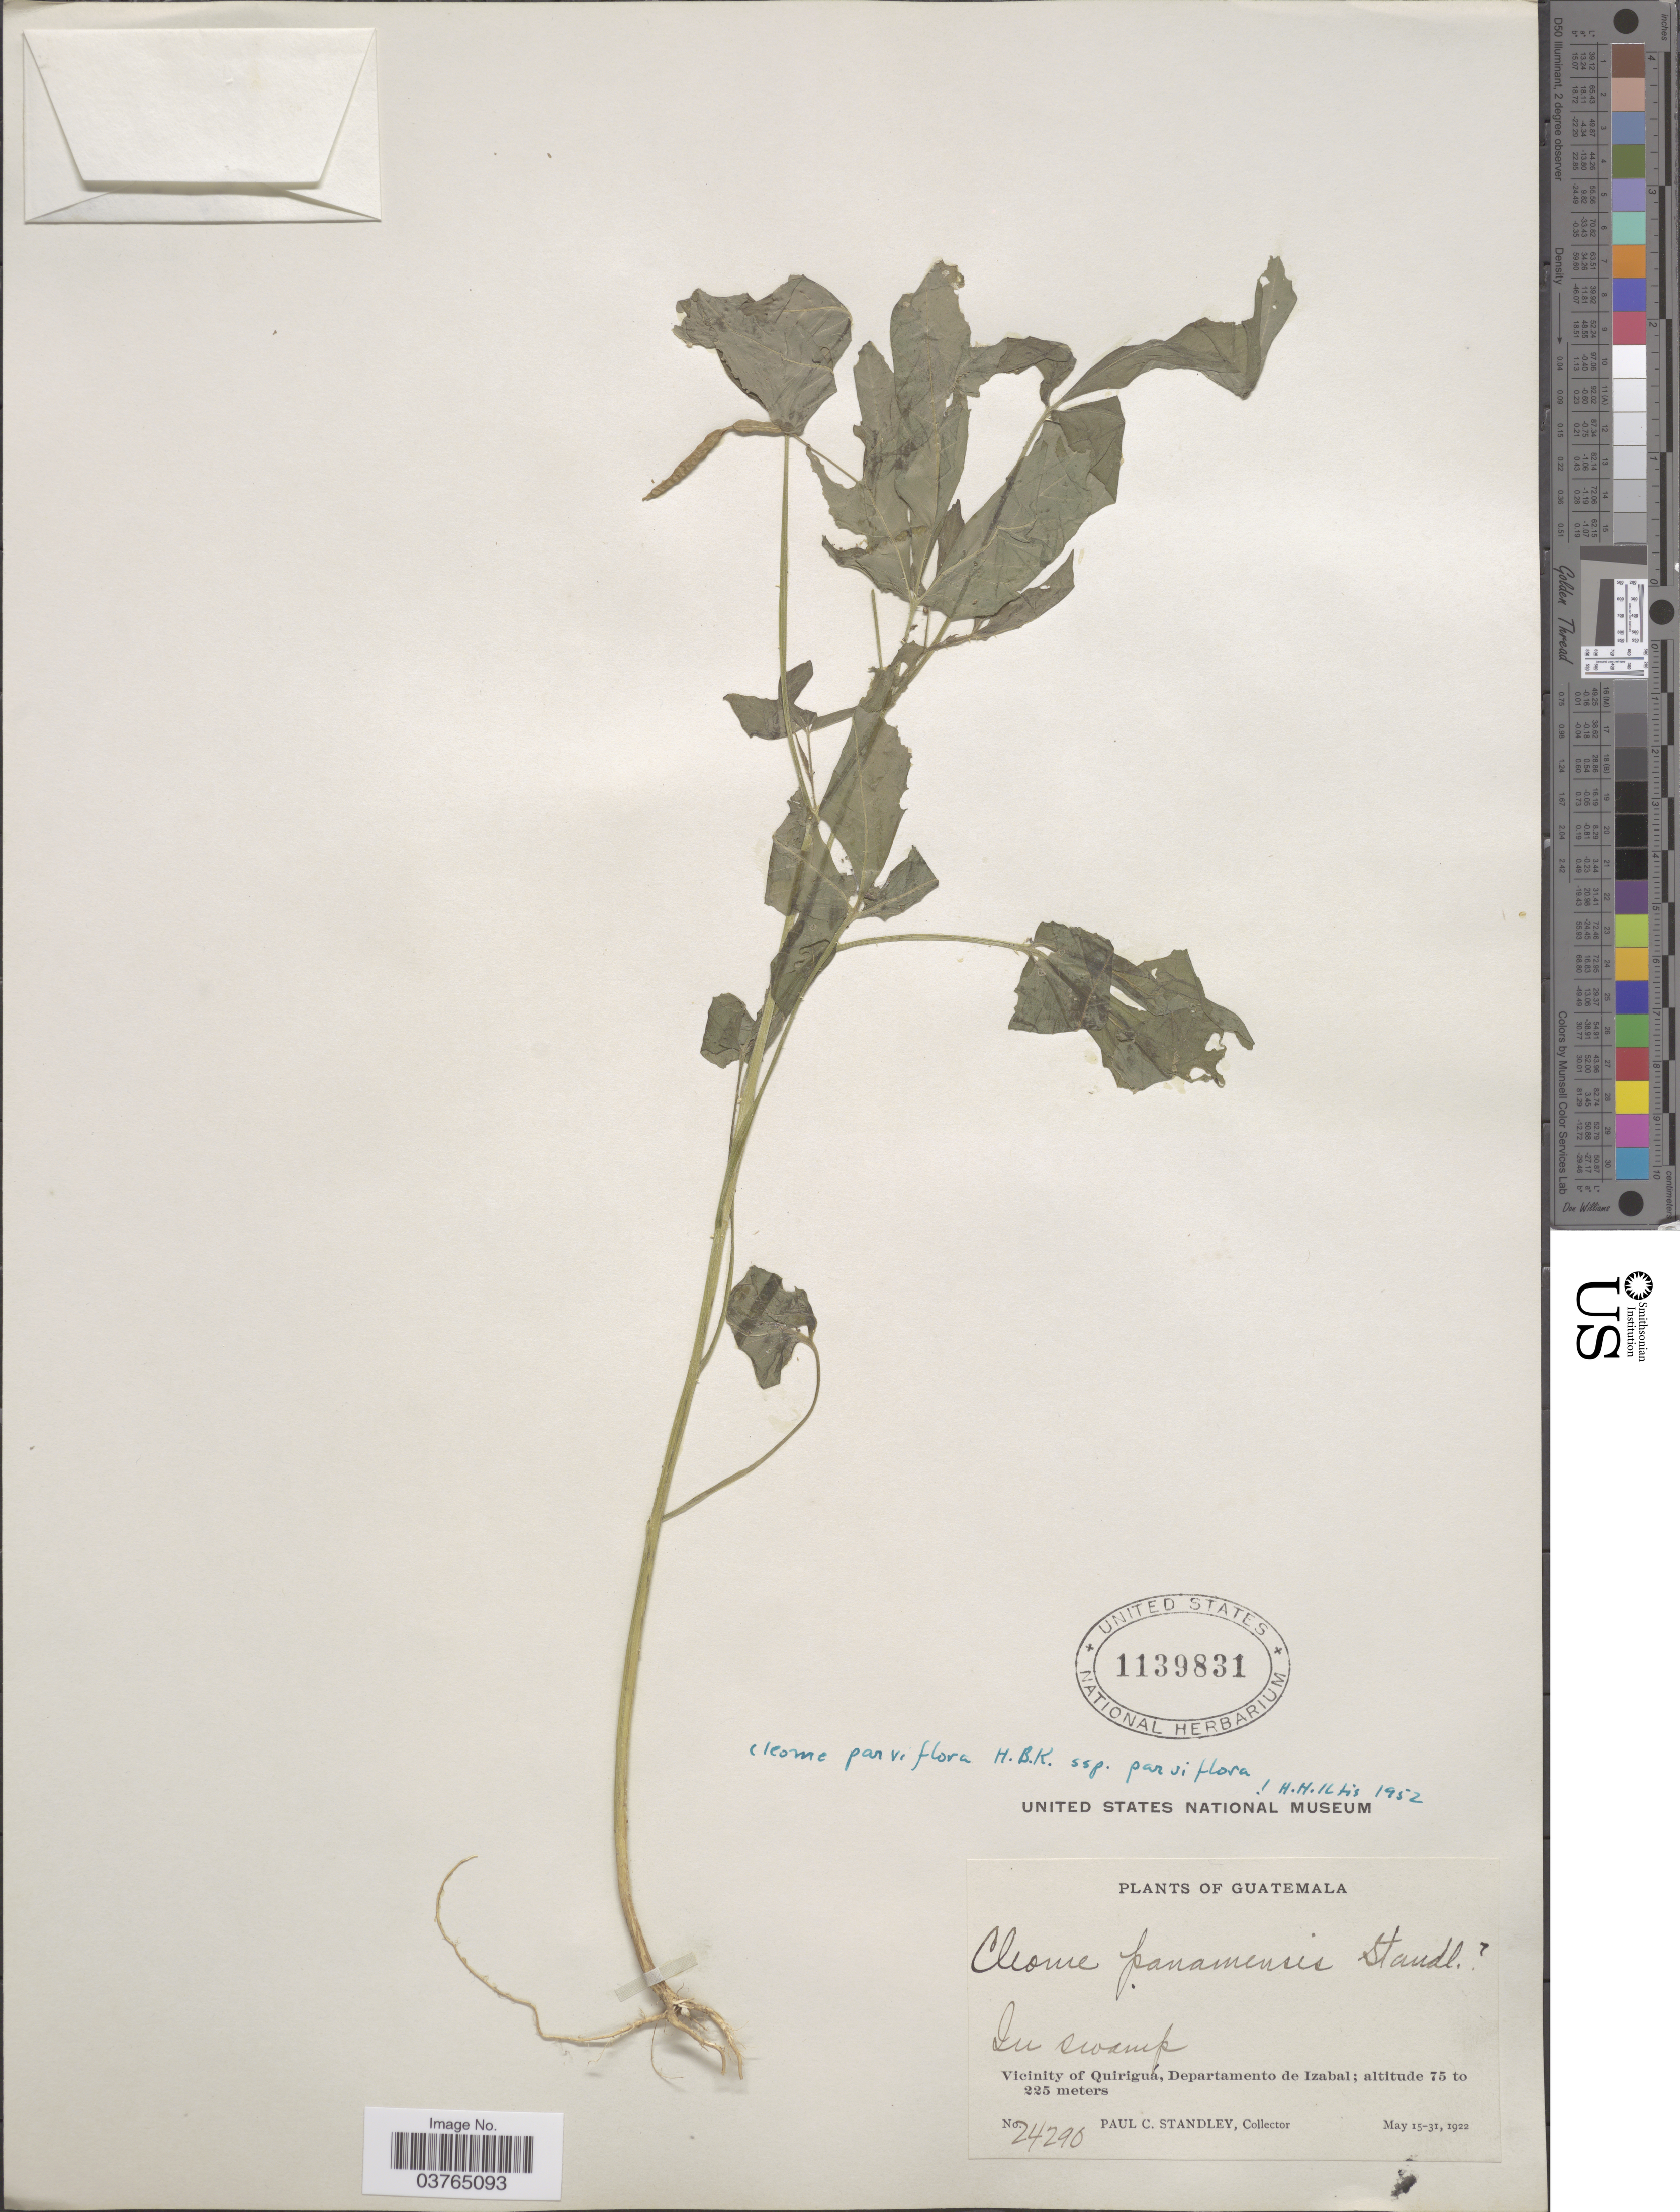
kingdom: Plantae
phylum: Tracheophyta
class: Magnoliopsida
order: Brassicales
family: Cleomaceae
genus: Tarenaya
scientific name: Tarenaya parviflora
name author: (Kunth) Iltis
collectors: P. C. Standley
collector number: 24290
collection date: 1922-05-15/1922-05-31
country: Guatemala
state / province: Izabal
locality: In swamp. Vicinity of Quiriguá, Departamento de Izabal.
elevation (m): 75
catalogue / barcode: US 1139831